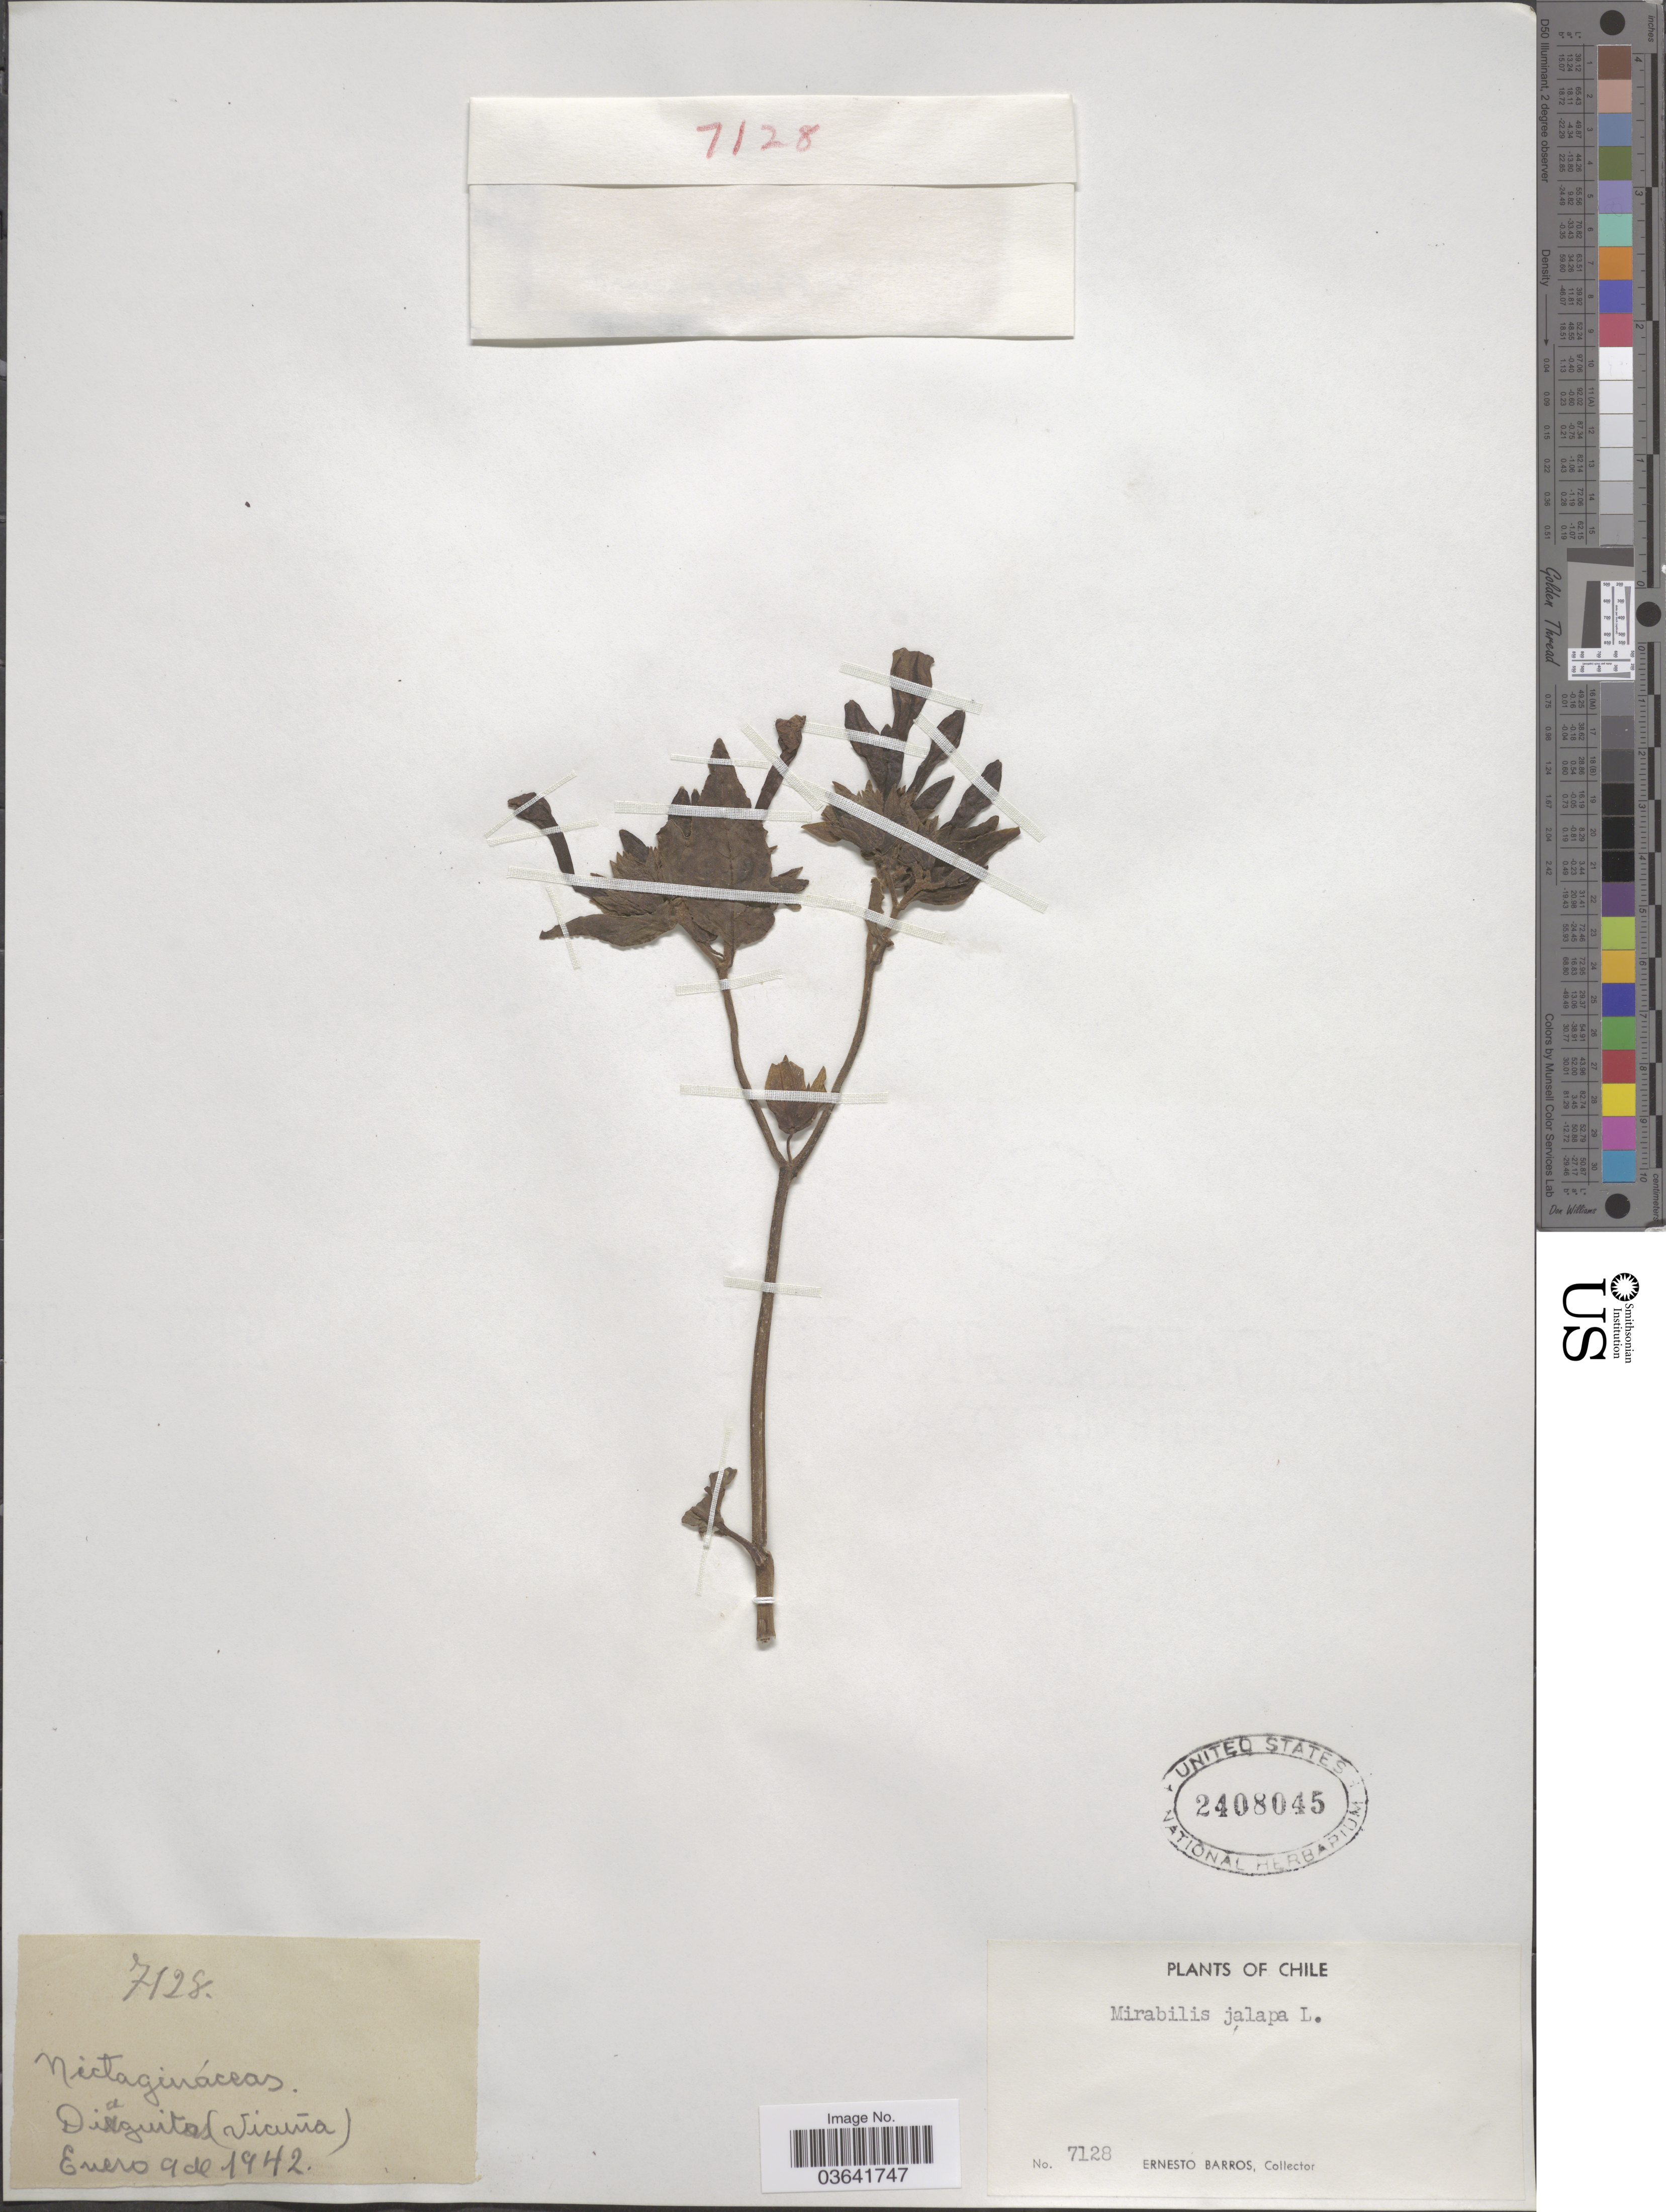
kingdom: Plantae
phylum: Tracheophyta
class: Magnoliopsida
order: Caryophyllales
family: Nyctaginaceae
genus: Mirabilis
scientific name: Mirabilis jalapa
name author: L.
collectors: E. Barros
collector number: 7128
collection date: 1942-01-09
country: Chile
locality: Diaguita (Vicuña).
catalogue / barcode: US 2408045